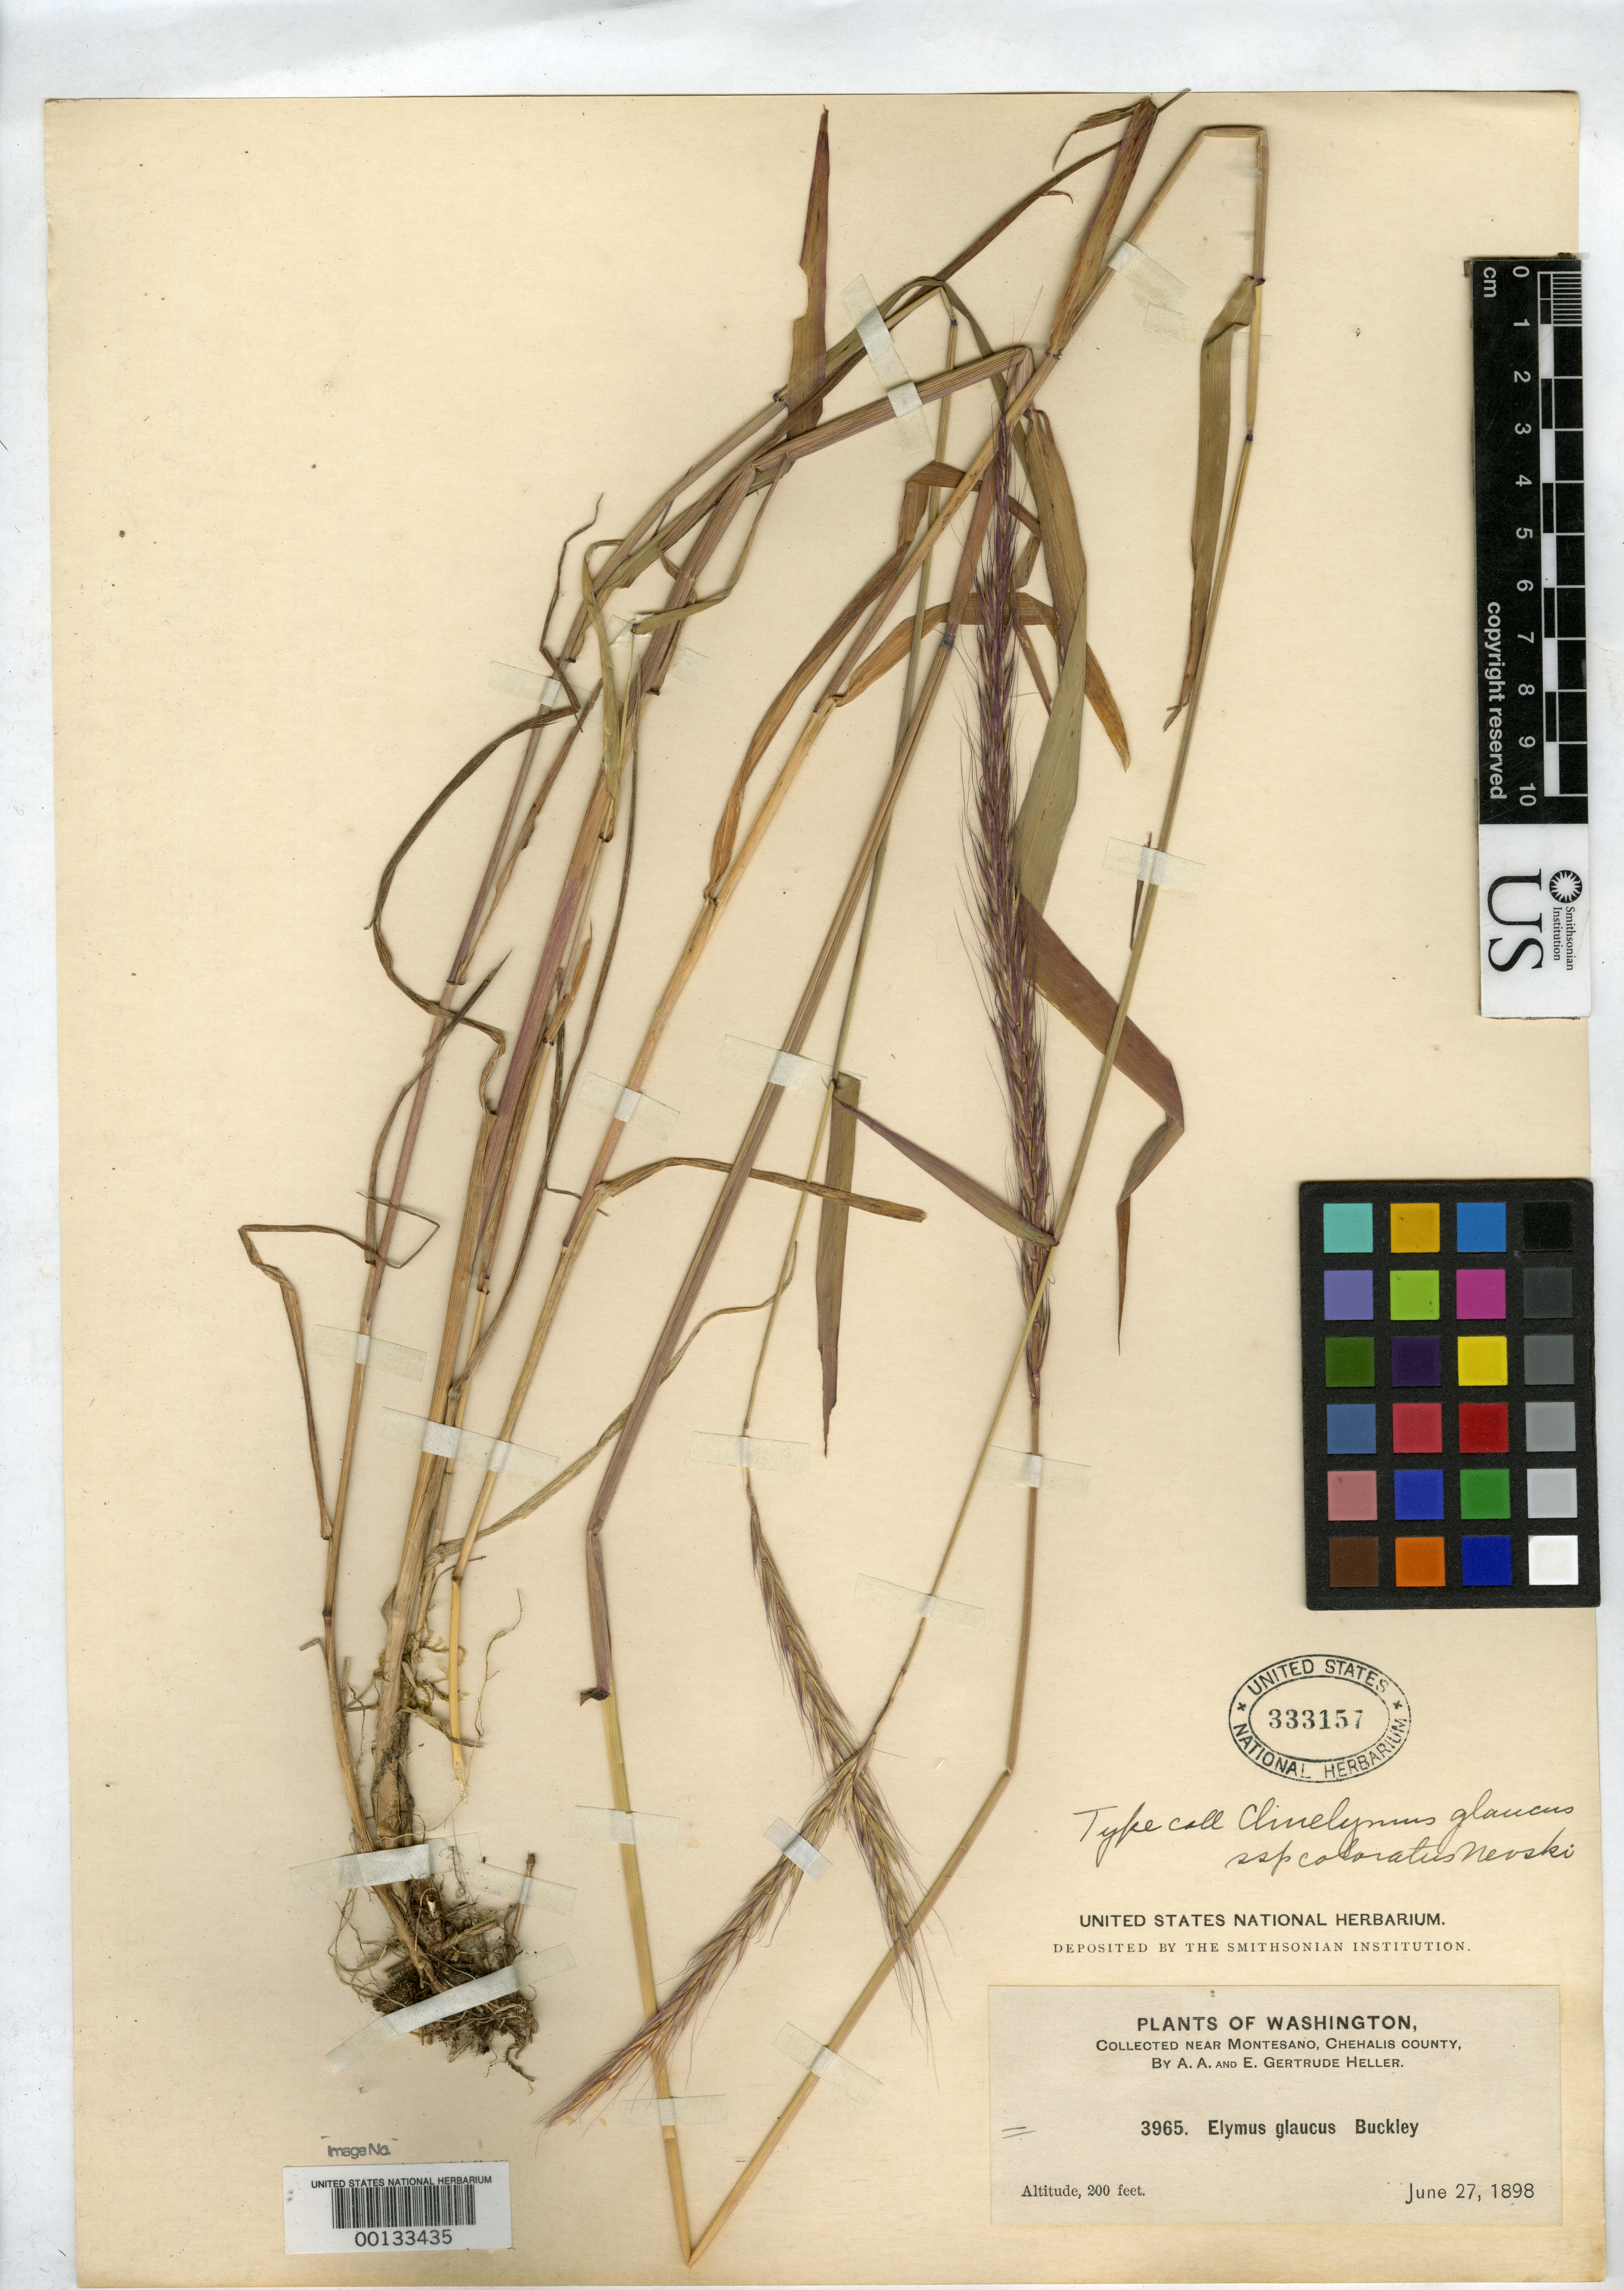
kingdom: Plantae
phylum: Tracheophyta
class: Liliopsida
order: Poales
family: Poaceae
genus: Clinelymus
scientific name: Clinelymus glaucus subsp. coloratus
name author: Nevski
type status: Holotype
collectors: A. A. Heller & E. G. Heller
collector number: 3965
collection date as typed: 27 Jun 1898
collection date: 1898-06-27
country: United States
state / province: Washington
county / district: Grays Harbor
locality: Near Montesano, Chehalis.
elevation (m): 61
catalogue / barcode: US 333157